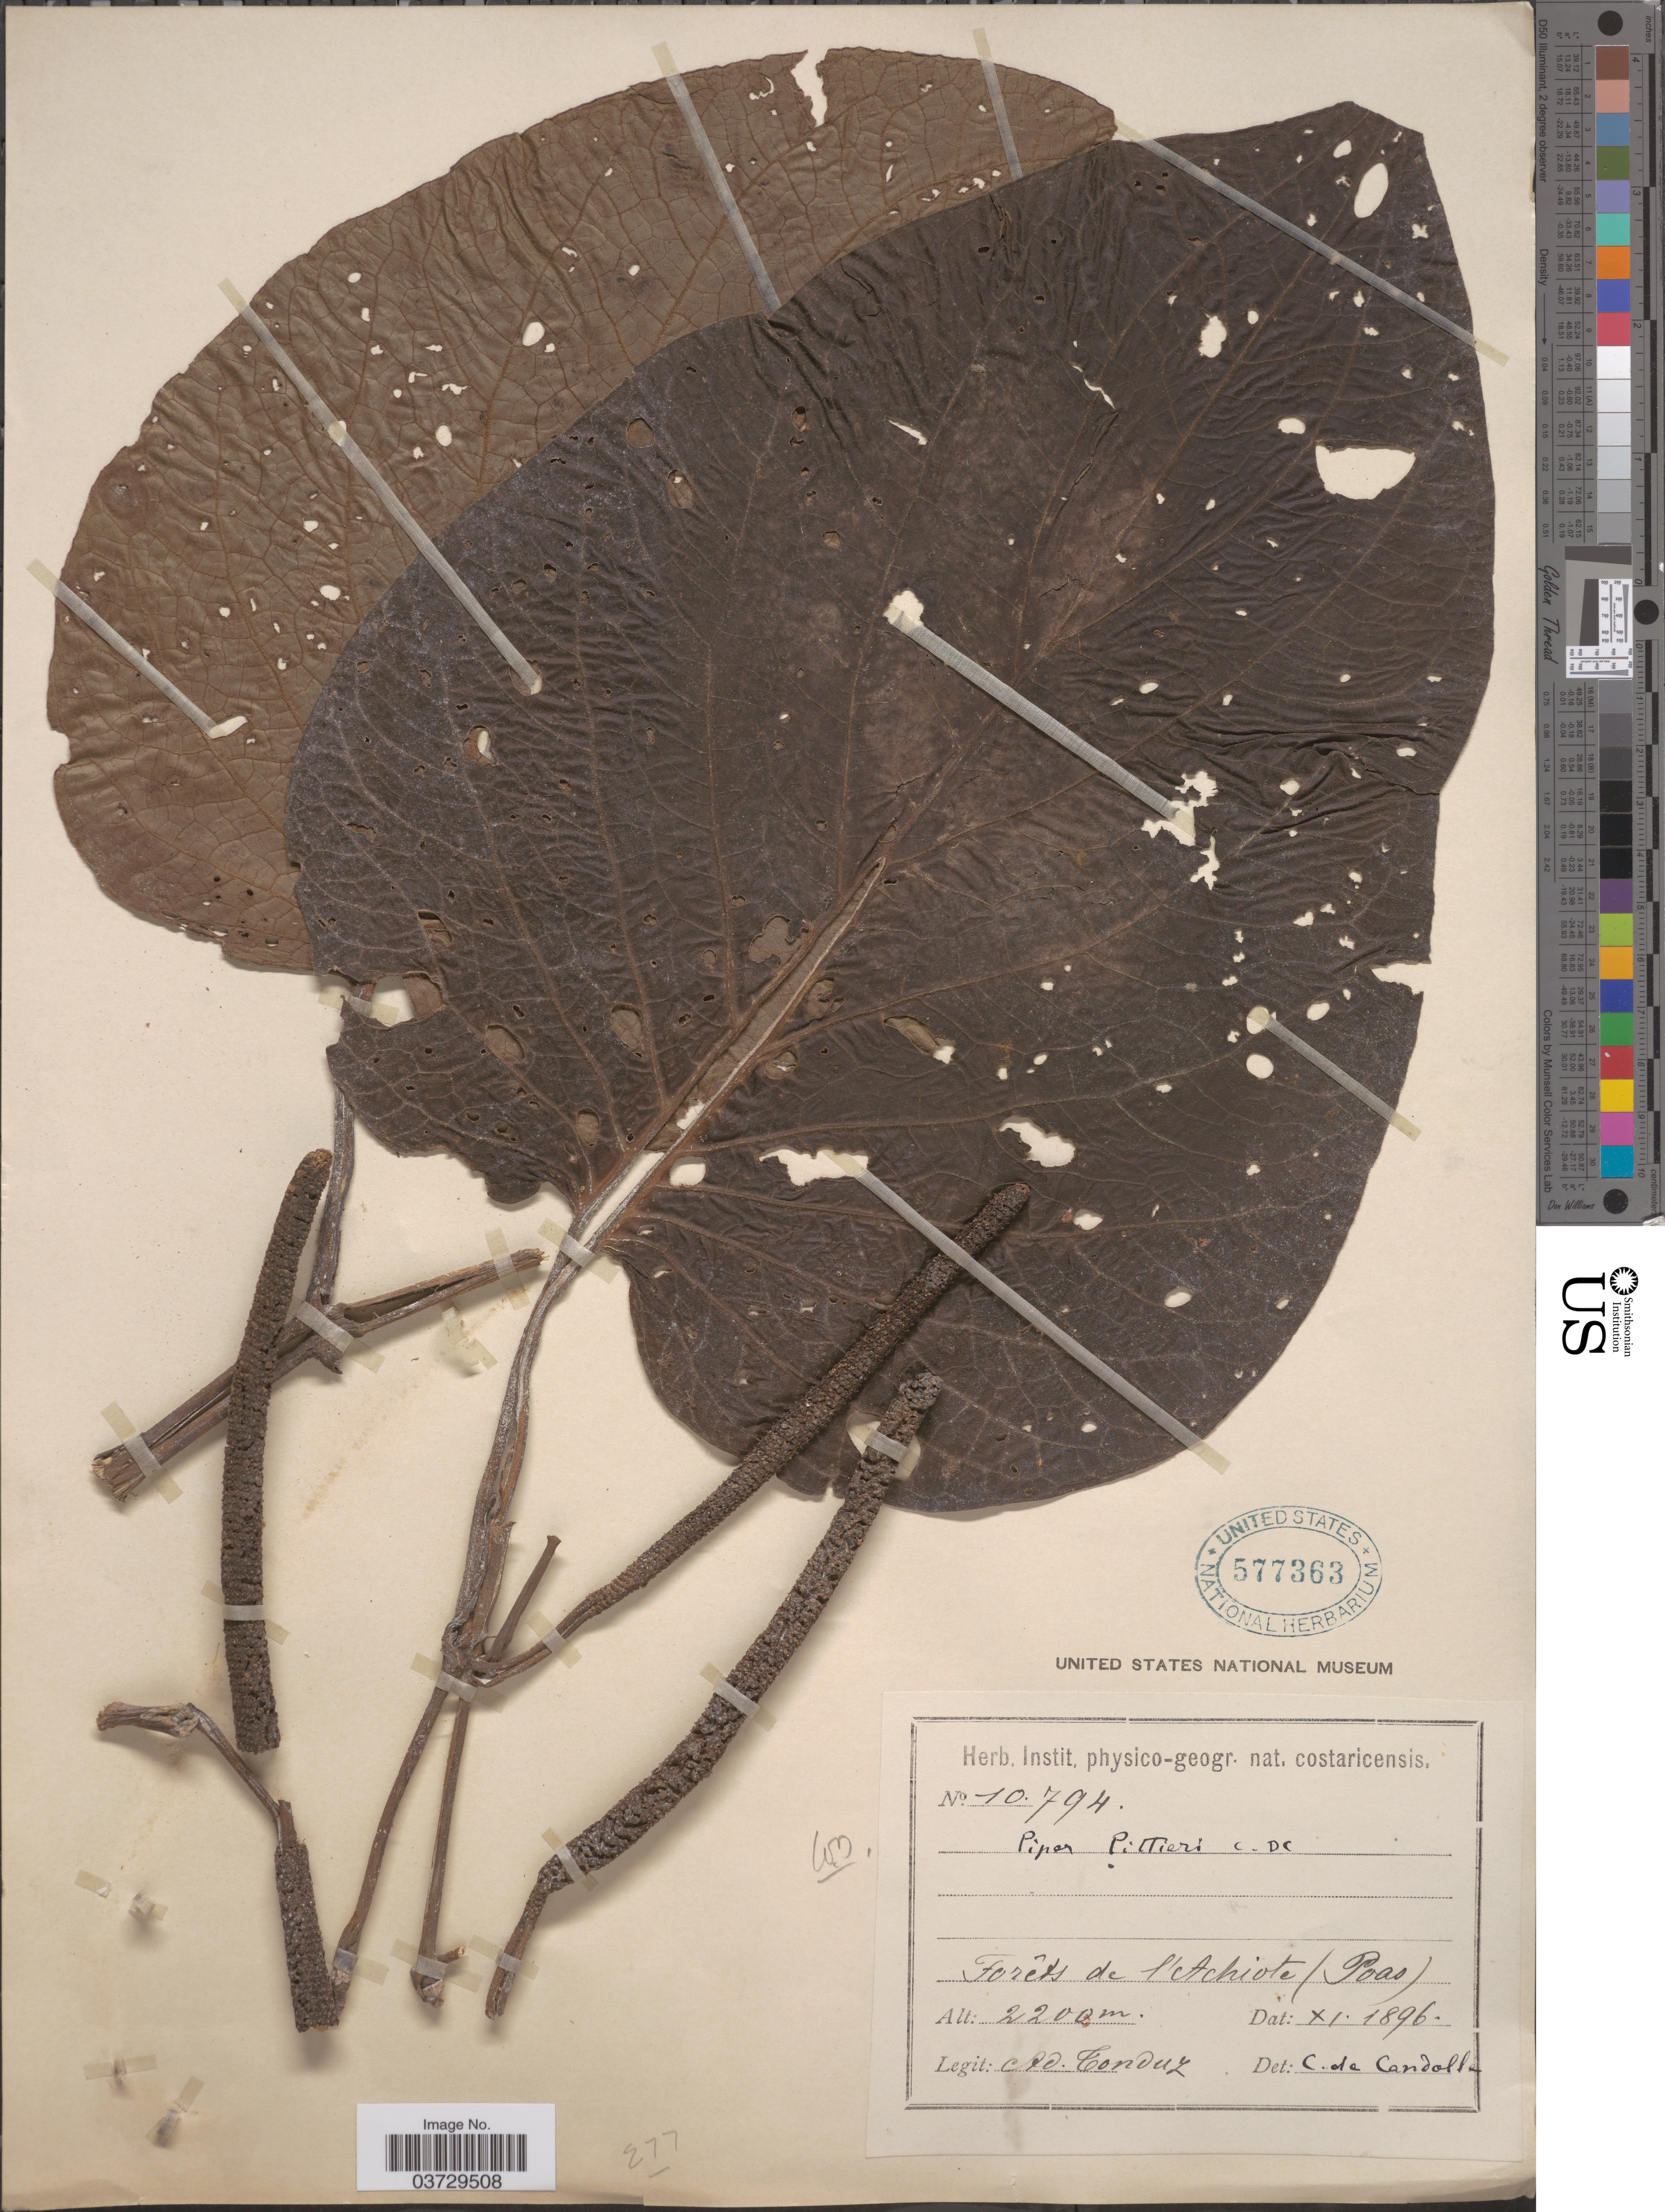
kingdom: Plantae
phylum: Tracheophyta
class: Magnoliopsida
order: Piperales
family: Piperaceae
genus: Piper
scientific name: Piper pittieri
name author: C. DC.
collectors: A. Tonduz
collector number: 10794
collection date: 1896-11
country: Costa Rica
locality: Forêts de l'Achiote (Poas).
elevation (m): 2200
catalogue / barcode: US 577363